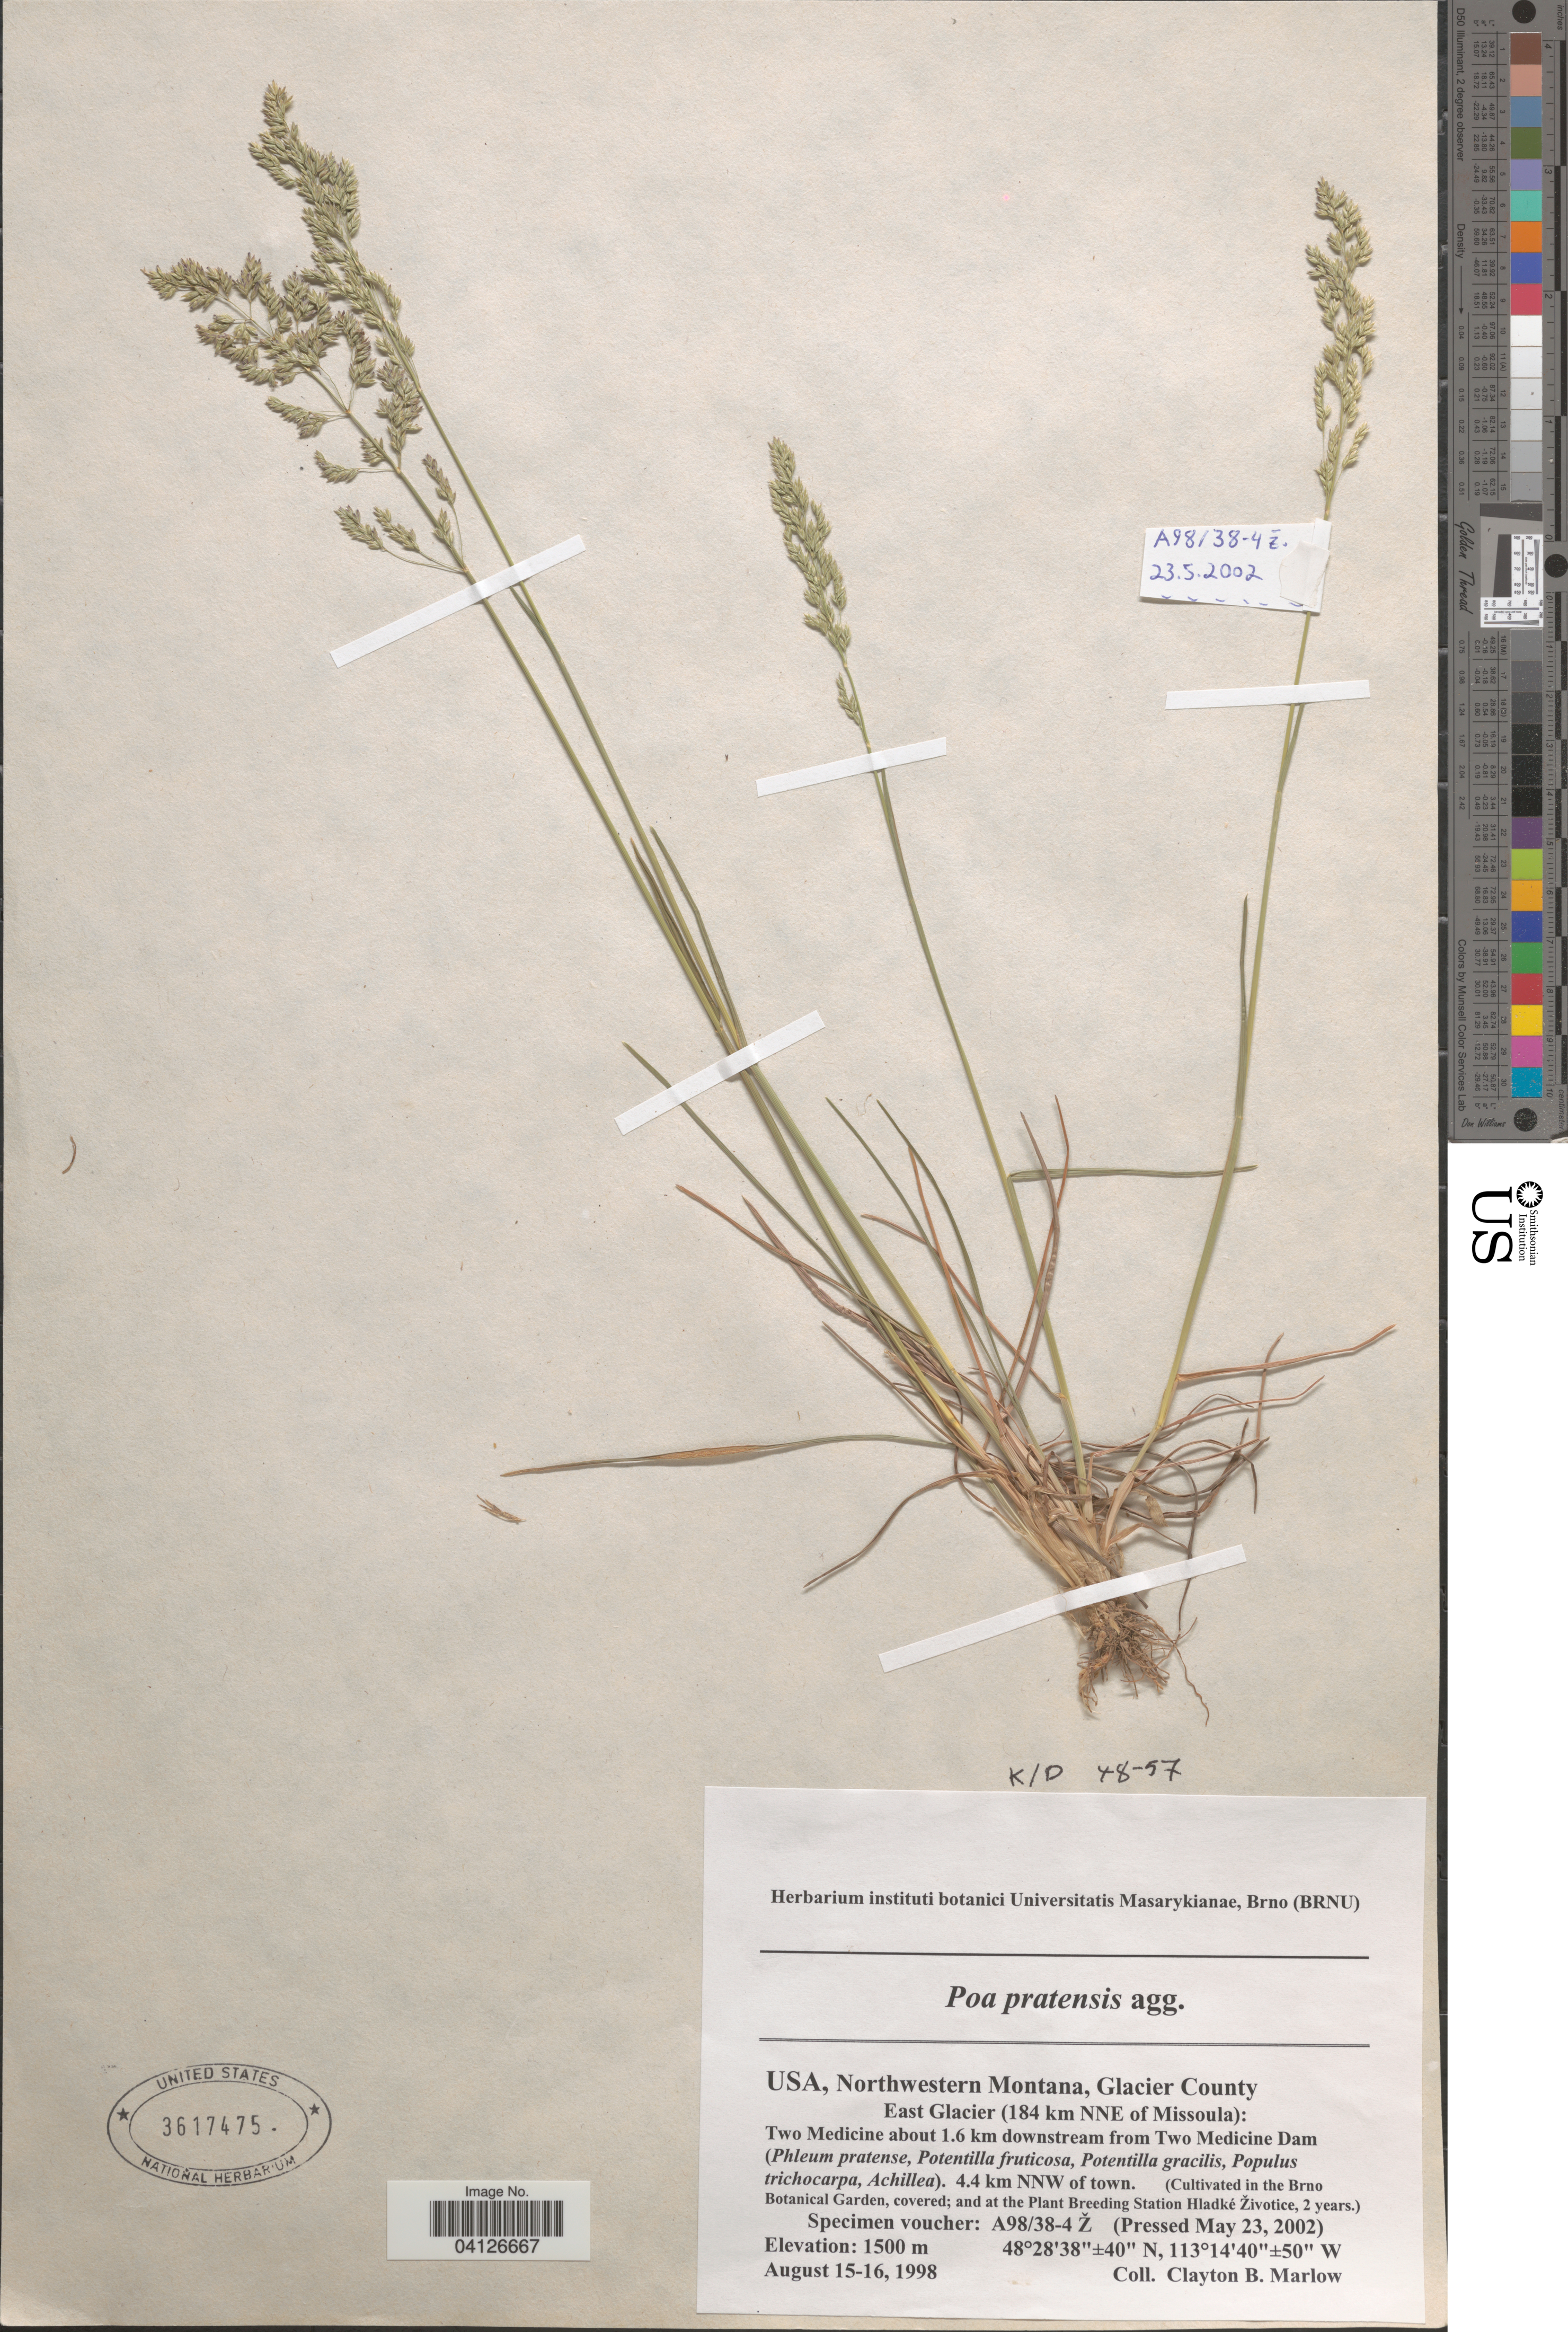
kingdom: Plantae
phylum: Tracheophyta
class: Liliopsida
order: Poales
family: Poaceae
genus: Poa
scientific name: Poa pratensis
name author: L.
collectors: Ex herb. instituti botanici Universitatis Masarykianae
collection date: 2002-05-23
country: Czechia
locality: (Cultivated in the Brno Botanical Garden, covered; and at the Plant Breeding Station Hladké Životice, 2 years.).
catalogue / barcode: US 3617475